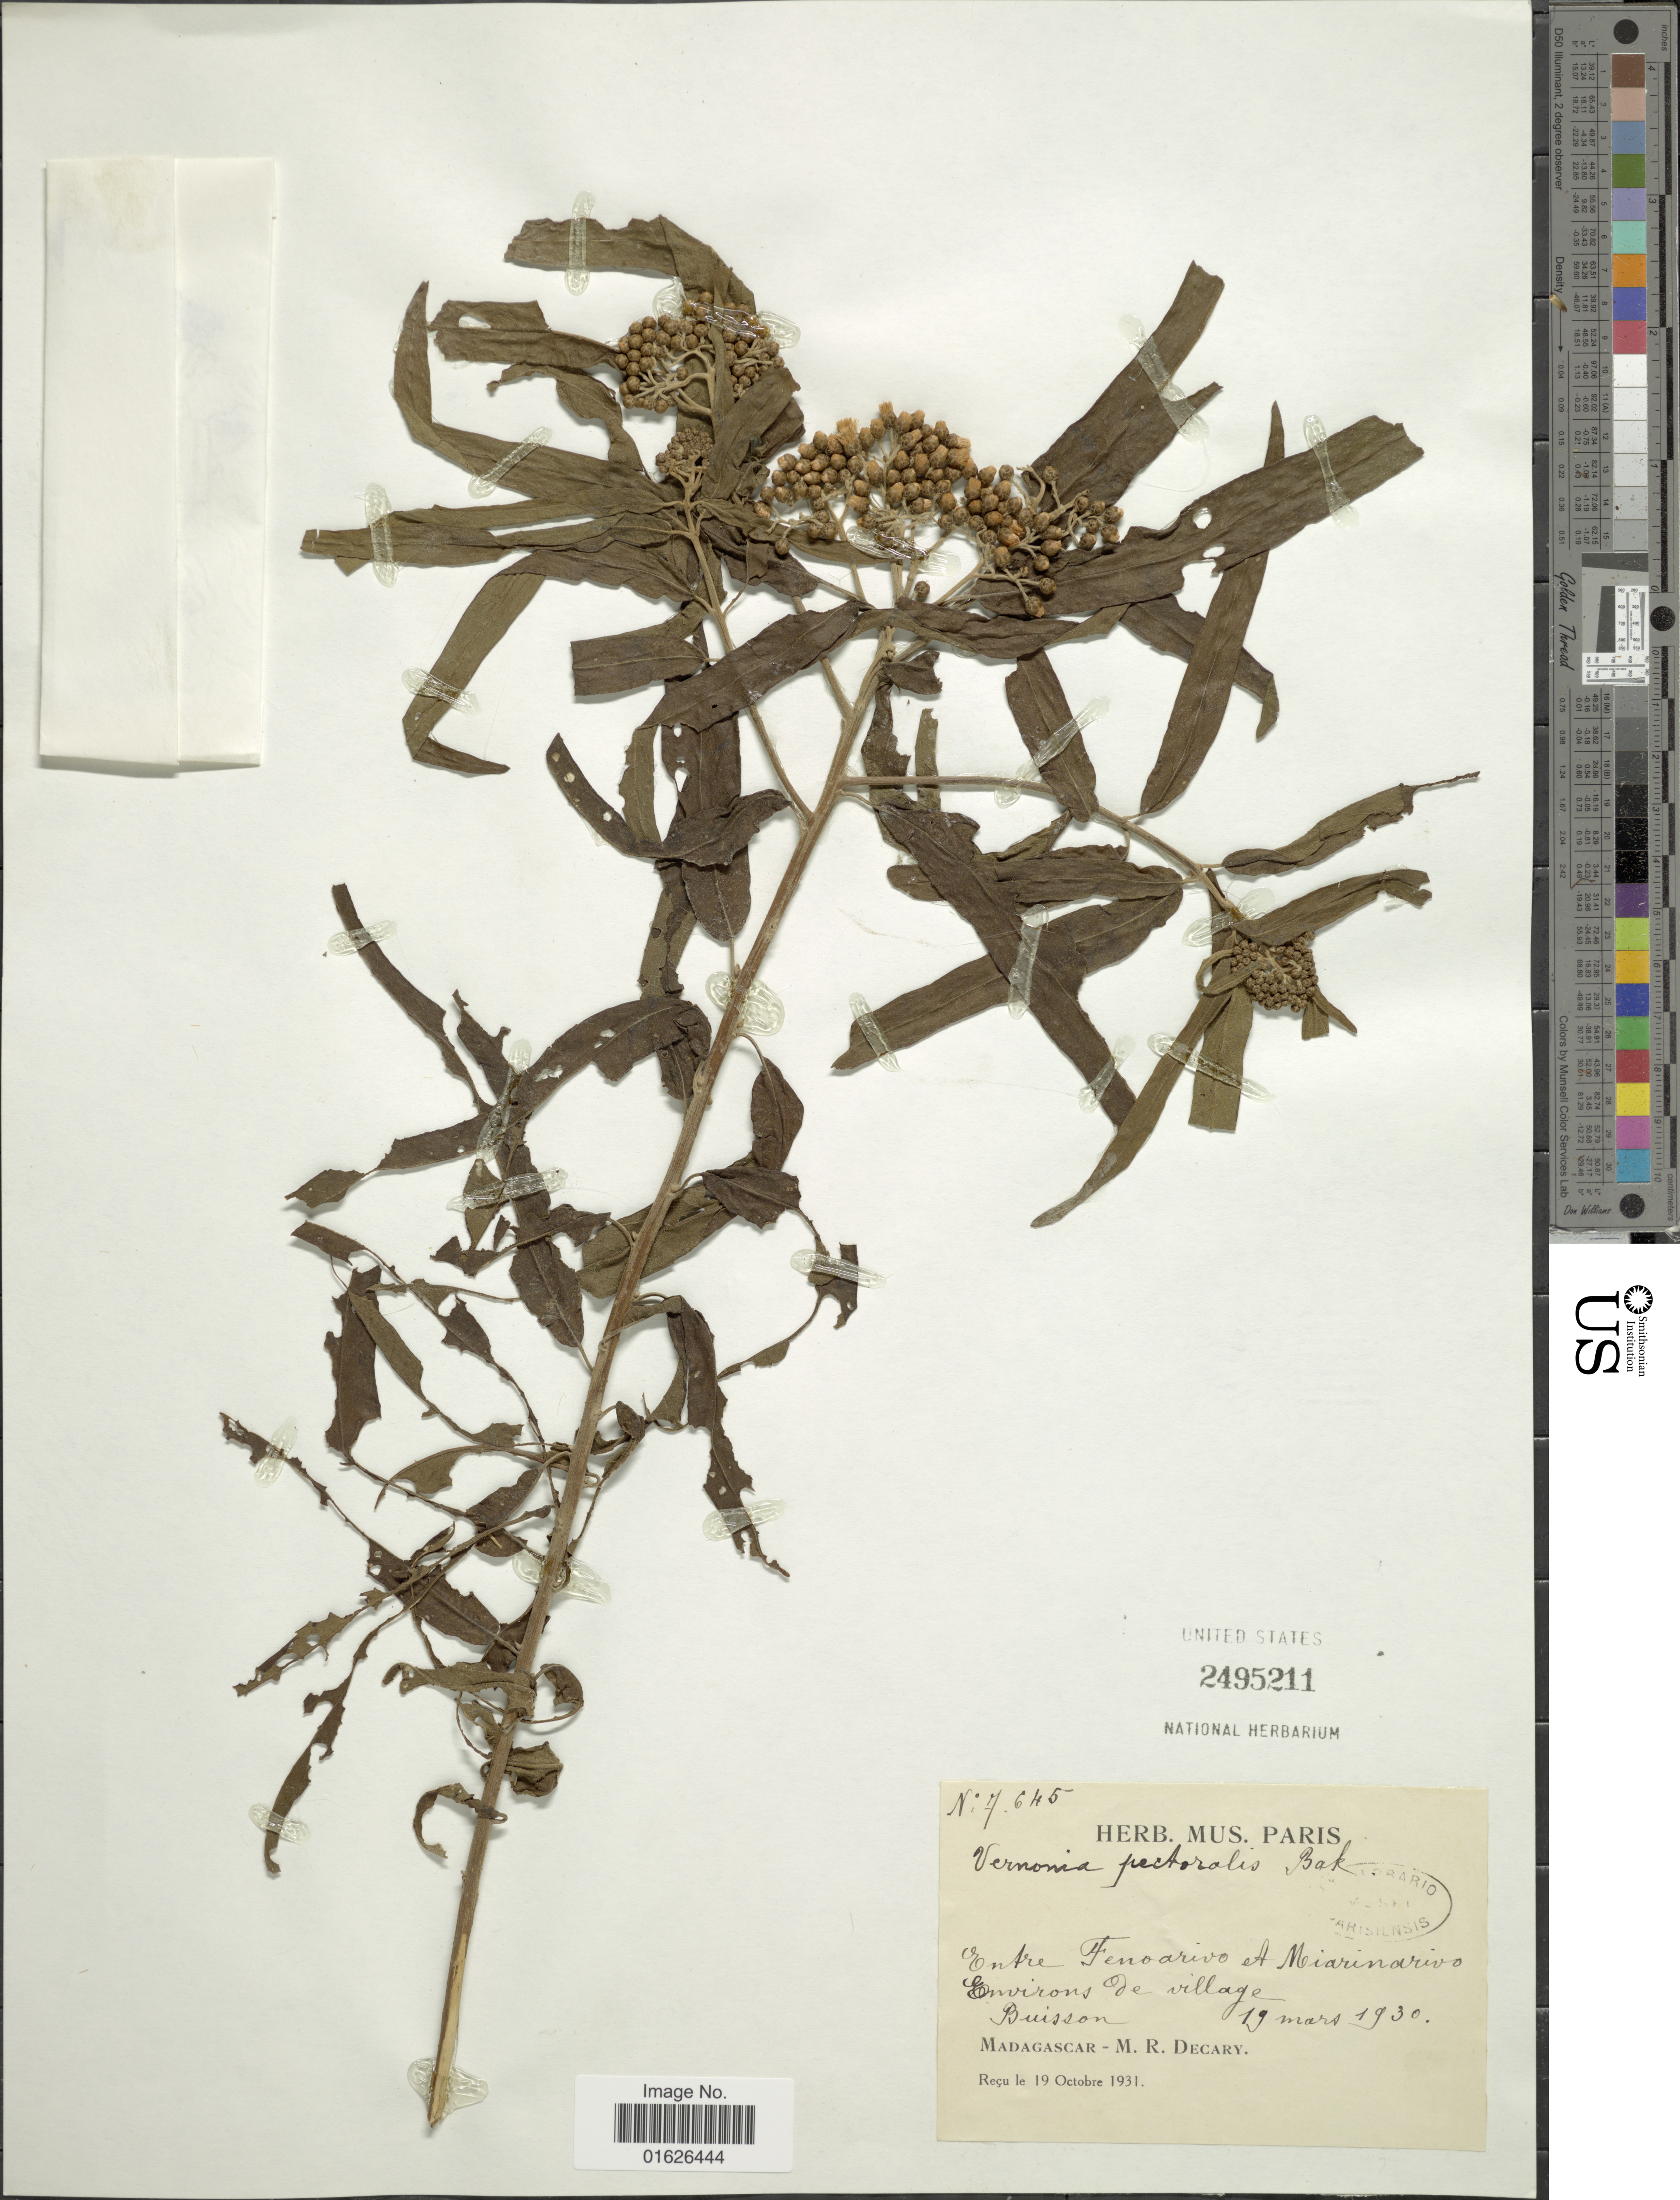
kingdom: Plantae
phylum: Tracheophyta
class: Magnoliopsida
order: Asterales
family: Asteraceae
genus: Gymnanthemum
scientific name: Gymnanthemum pectorale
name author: (Baker) H. Rob.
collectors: R. Decary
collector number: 7645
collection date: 1930-03-19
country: Madagascar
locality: Entre Fenoarivo et Miarinarivo, Environs de village Buisson.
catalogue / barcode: US 2495211